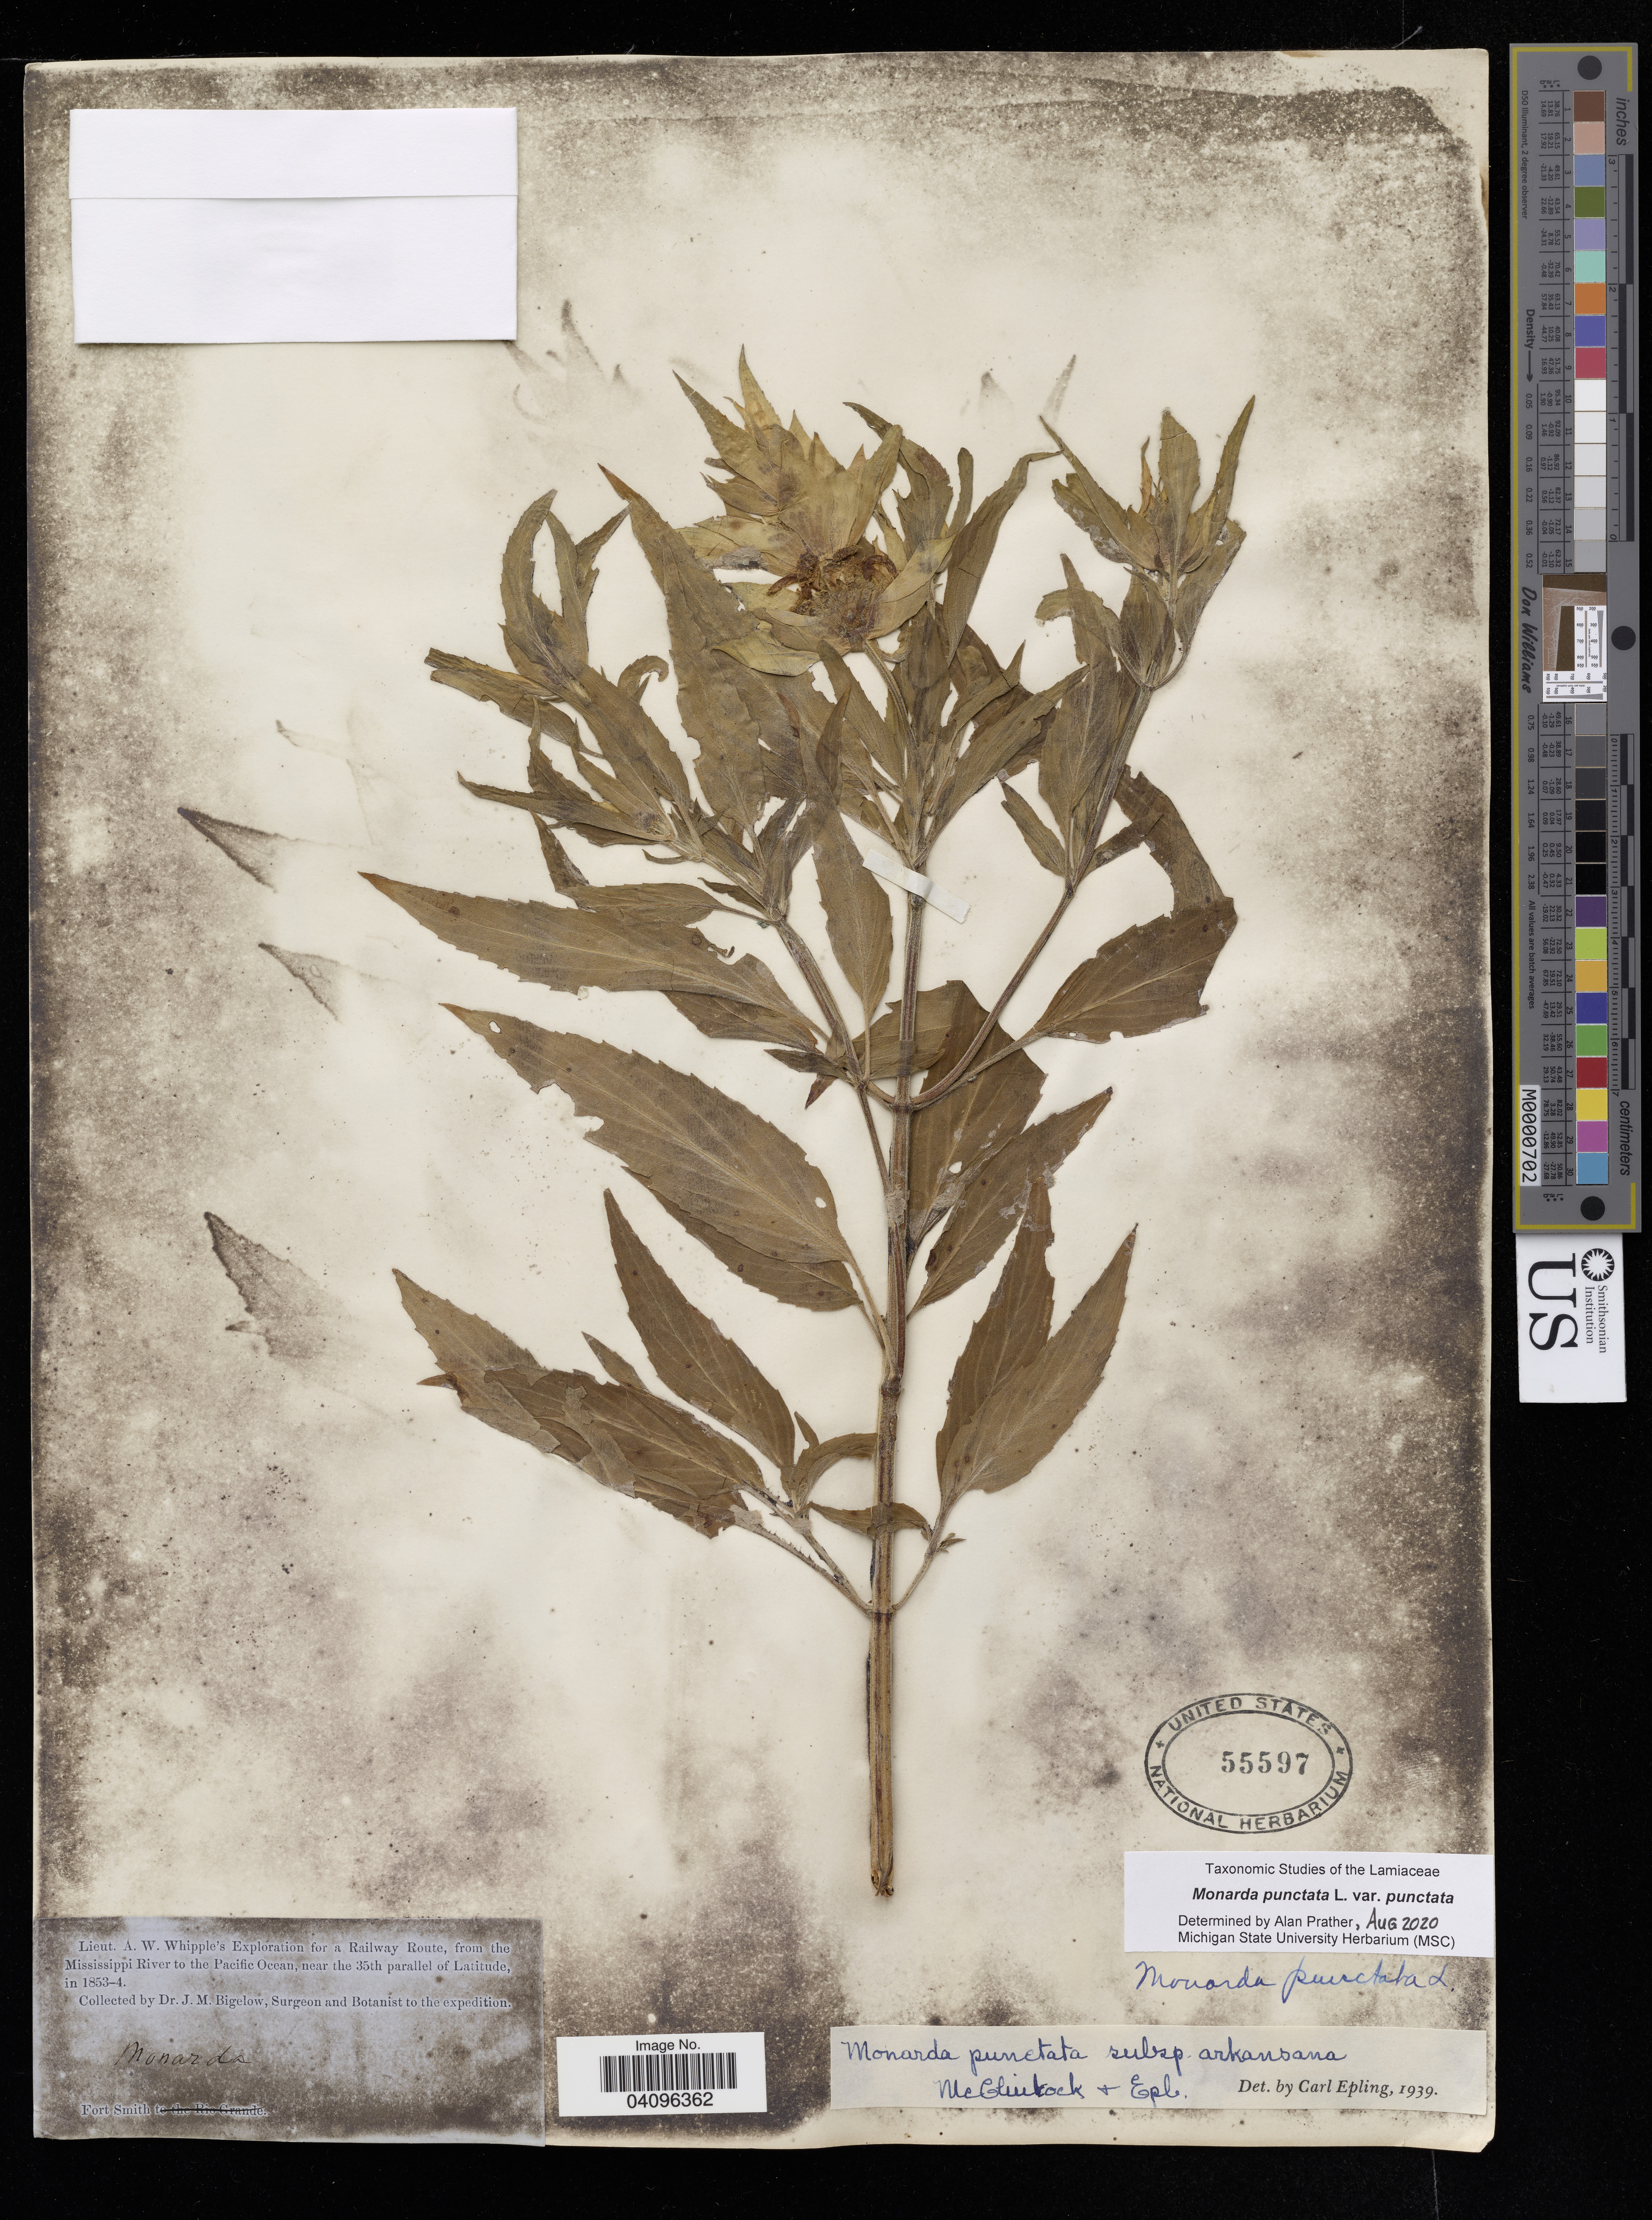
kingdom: Plantae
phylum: Tracheophyta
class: Magnoliopsida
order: Lamiales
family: Lamiaceae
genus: Monarda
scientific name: Monarda punctata var. punctata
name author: L.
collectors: J. M. Bigelow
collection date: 1853/1854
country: United States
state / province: Mississippi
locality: A Railway Route, from the Mississippi River to the Pacific Ocean, near the 35th parallel of Latitude.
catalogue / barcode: US 55597